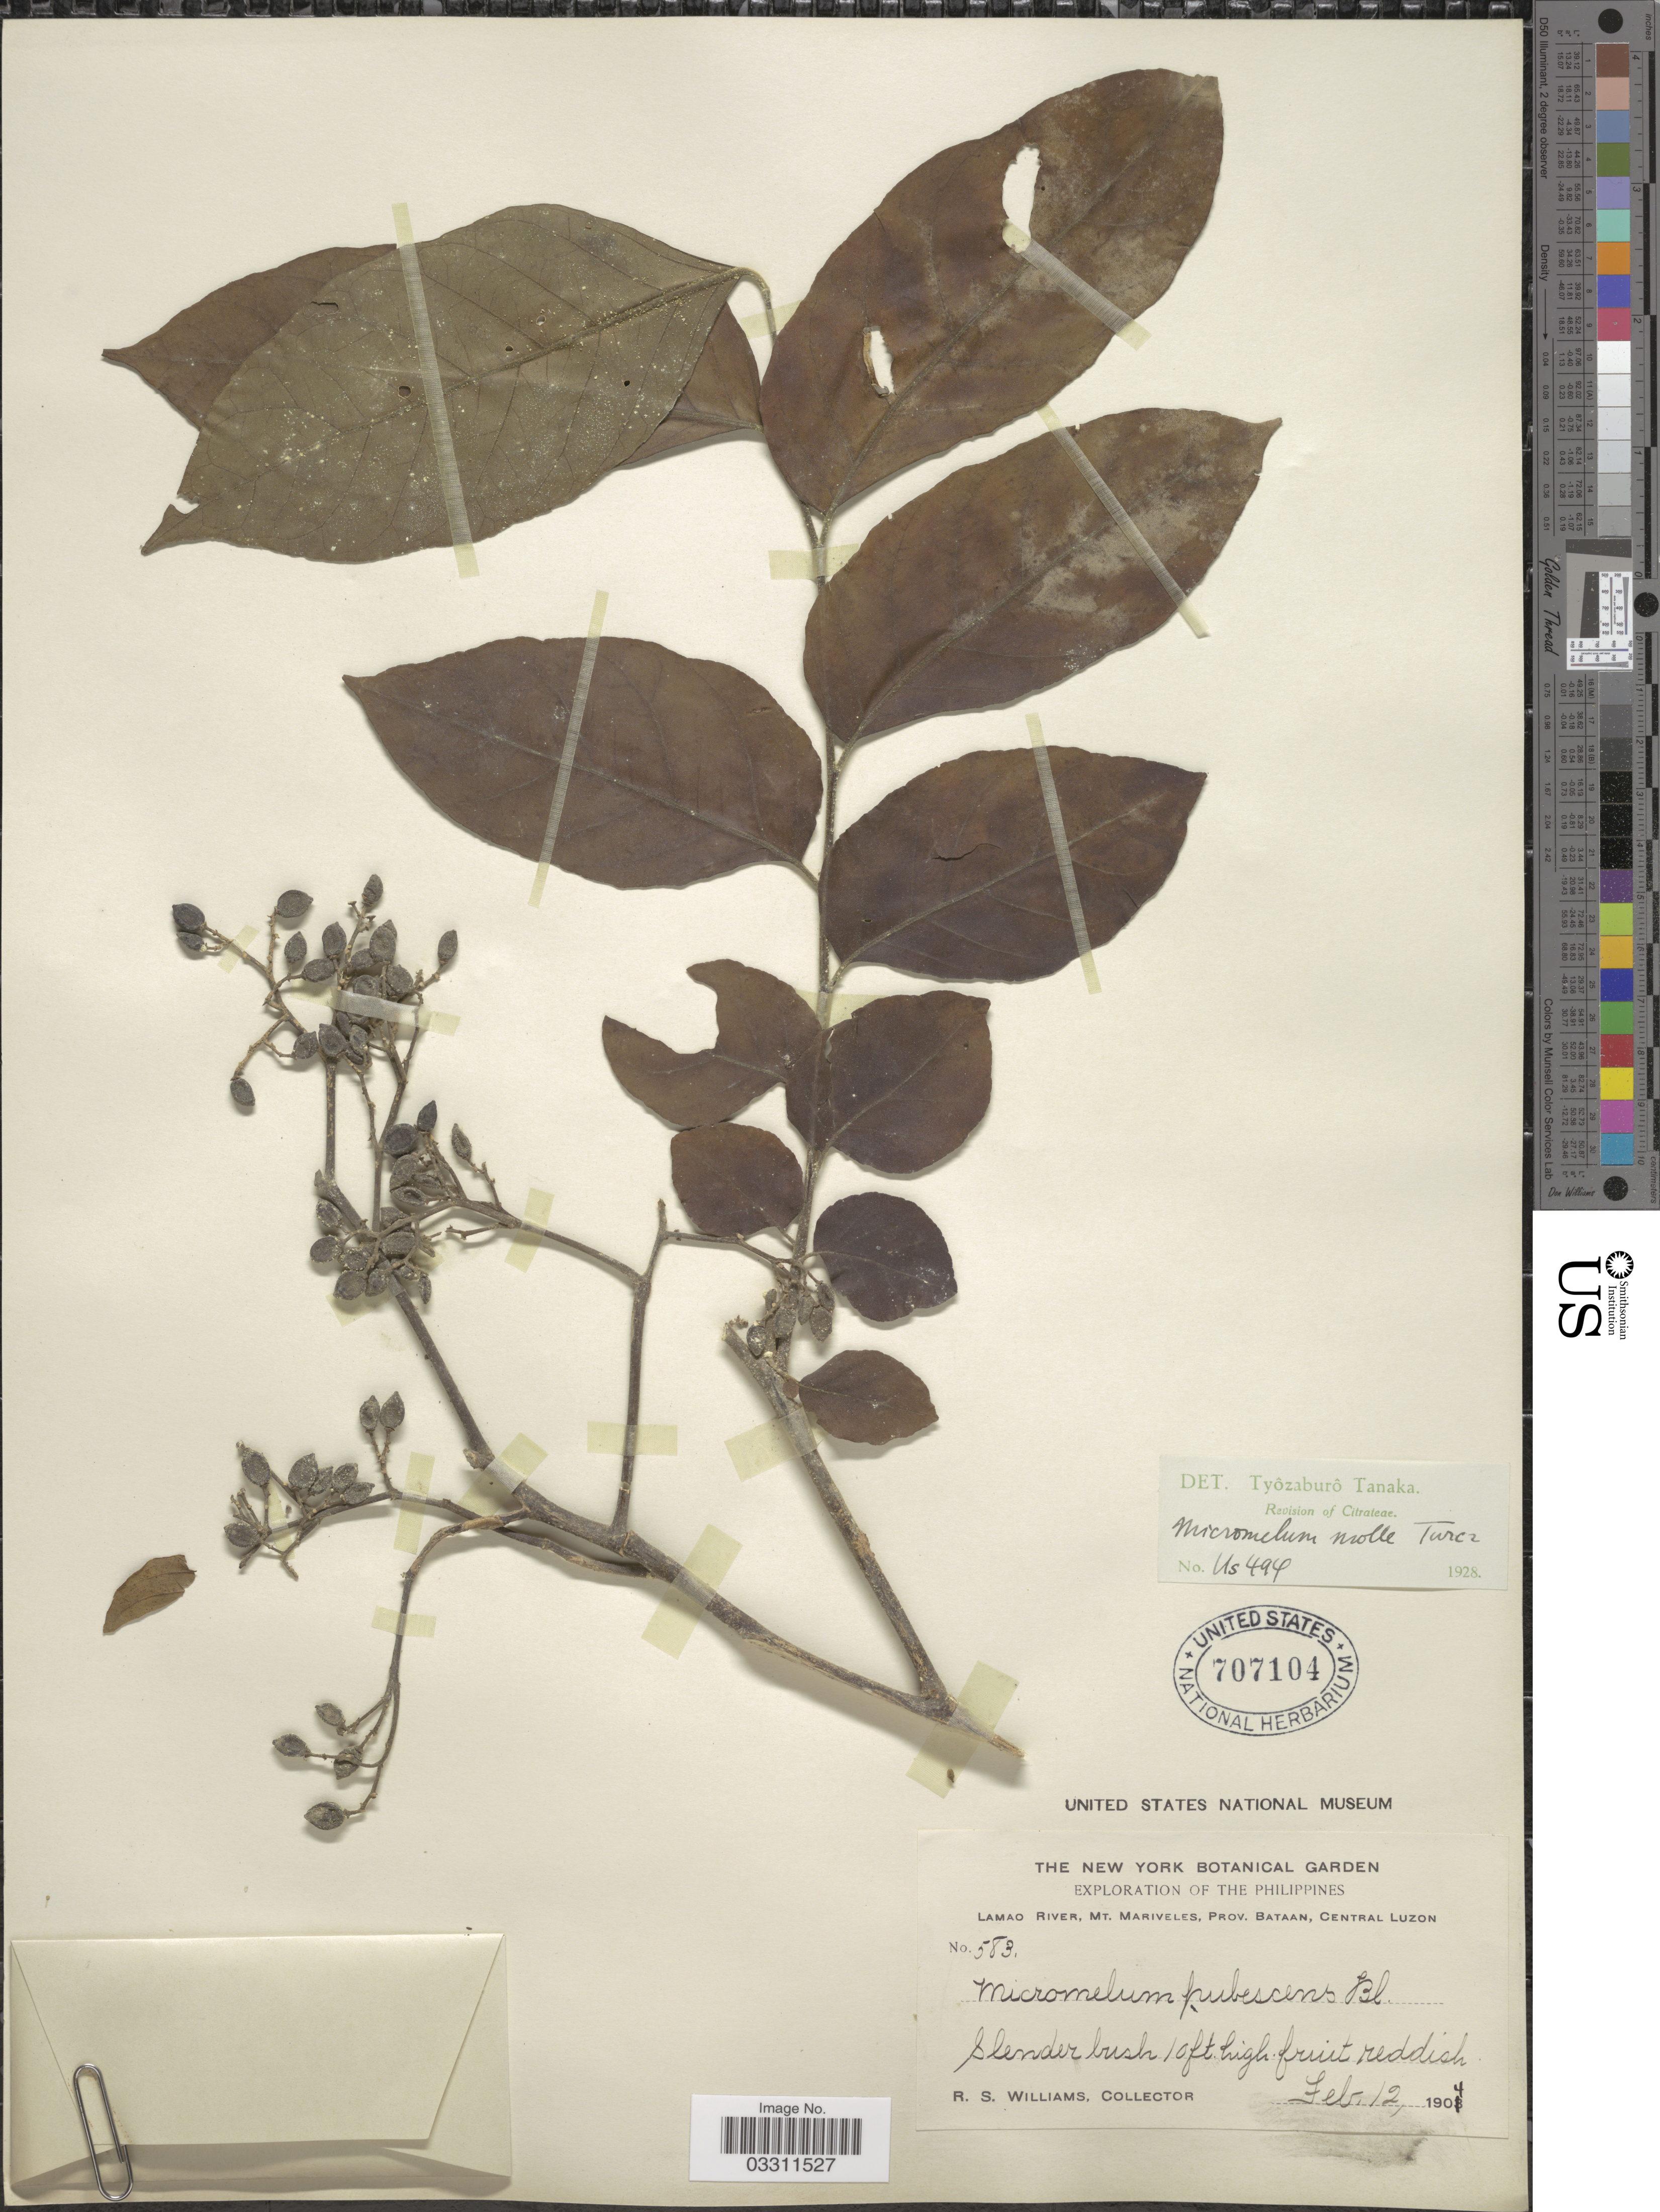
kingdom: Plantae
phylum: Tracheophyta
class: Magnoliopsida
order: Sapindales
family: Rutaceae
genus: Micromelum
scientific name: Micromelum molle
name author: Turcz.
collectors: R. S. Williams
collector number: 583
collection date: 1904-02-12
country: Philippines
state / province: Central Luzon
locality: Lamao River, Mt. Mariveles, Prov. Bataan, Central Luzon.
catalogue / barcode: US 707104